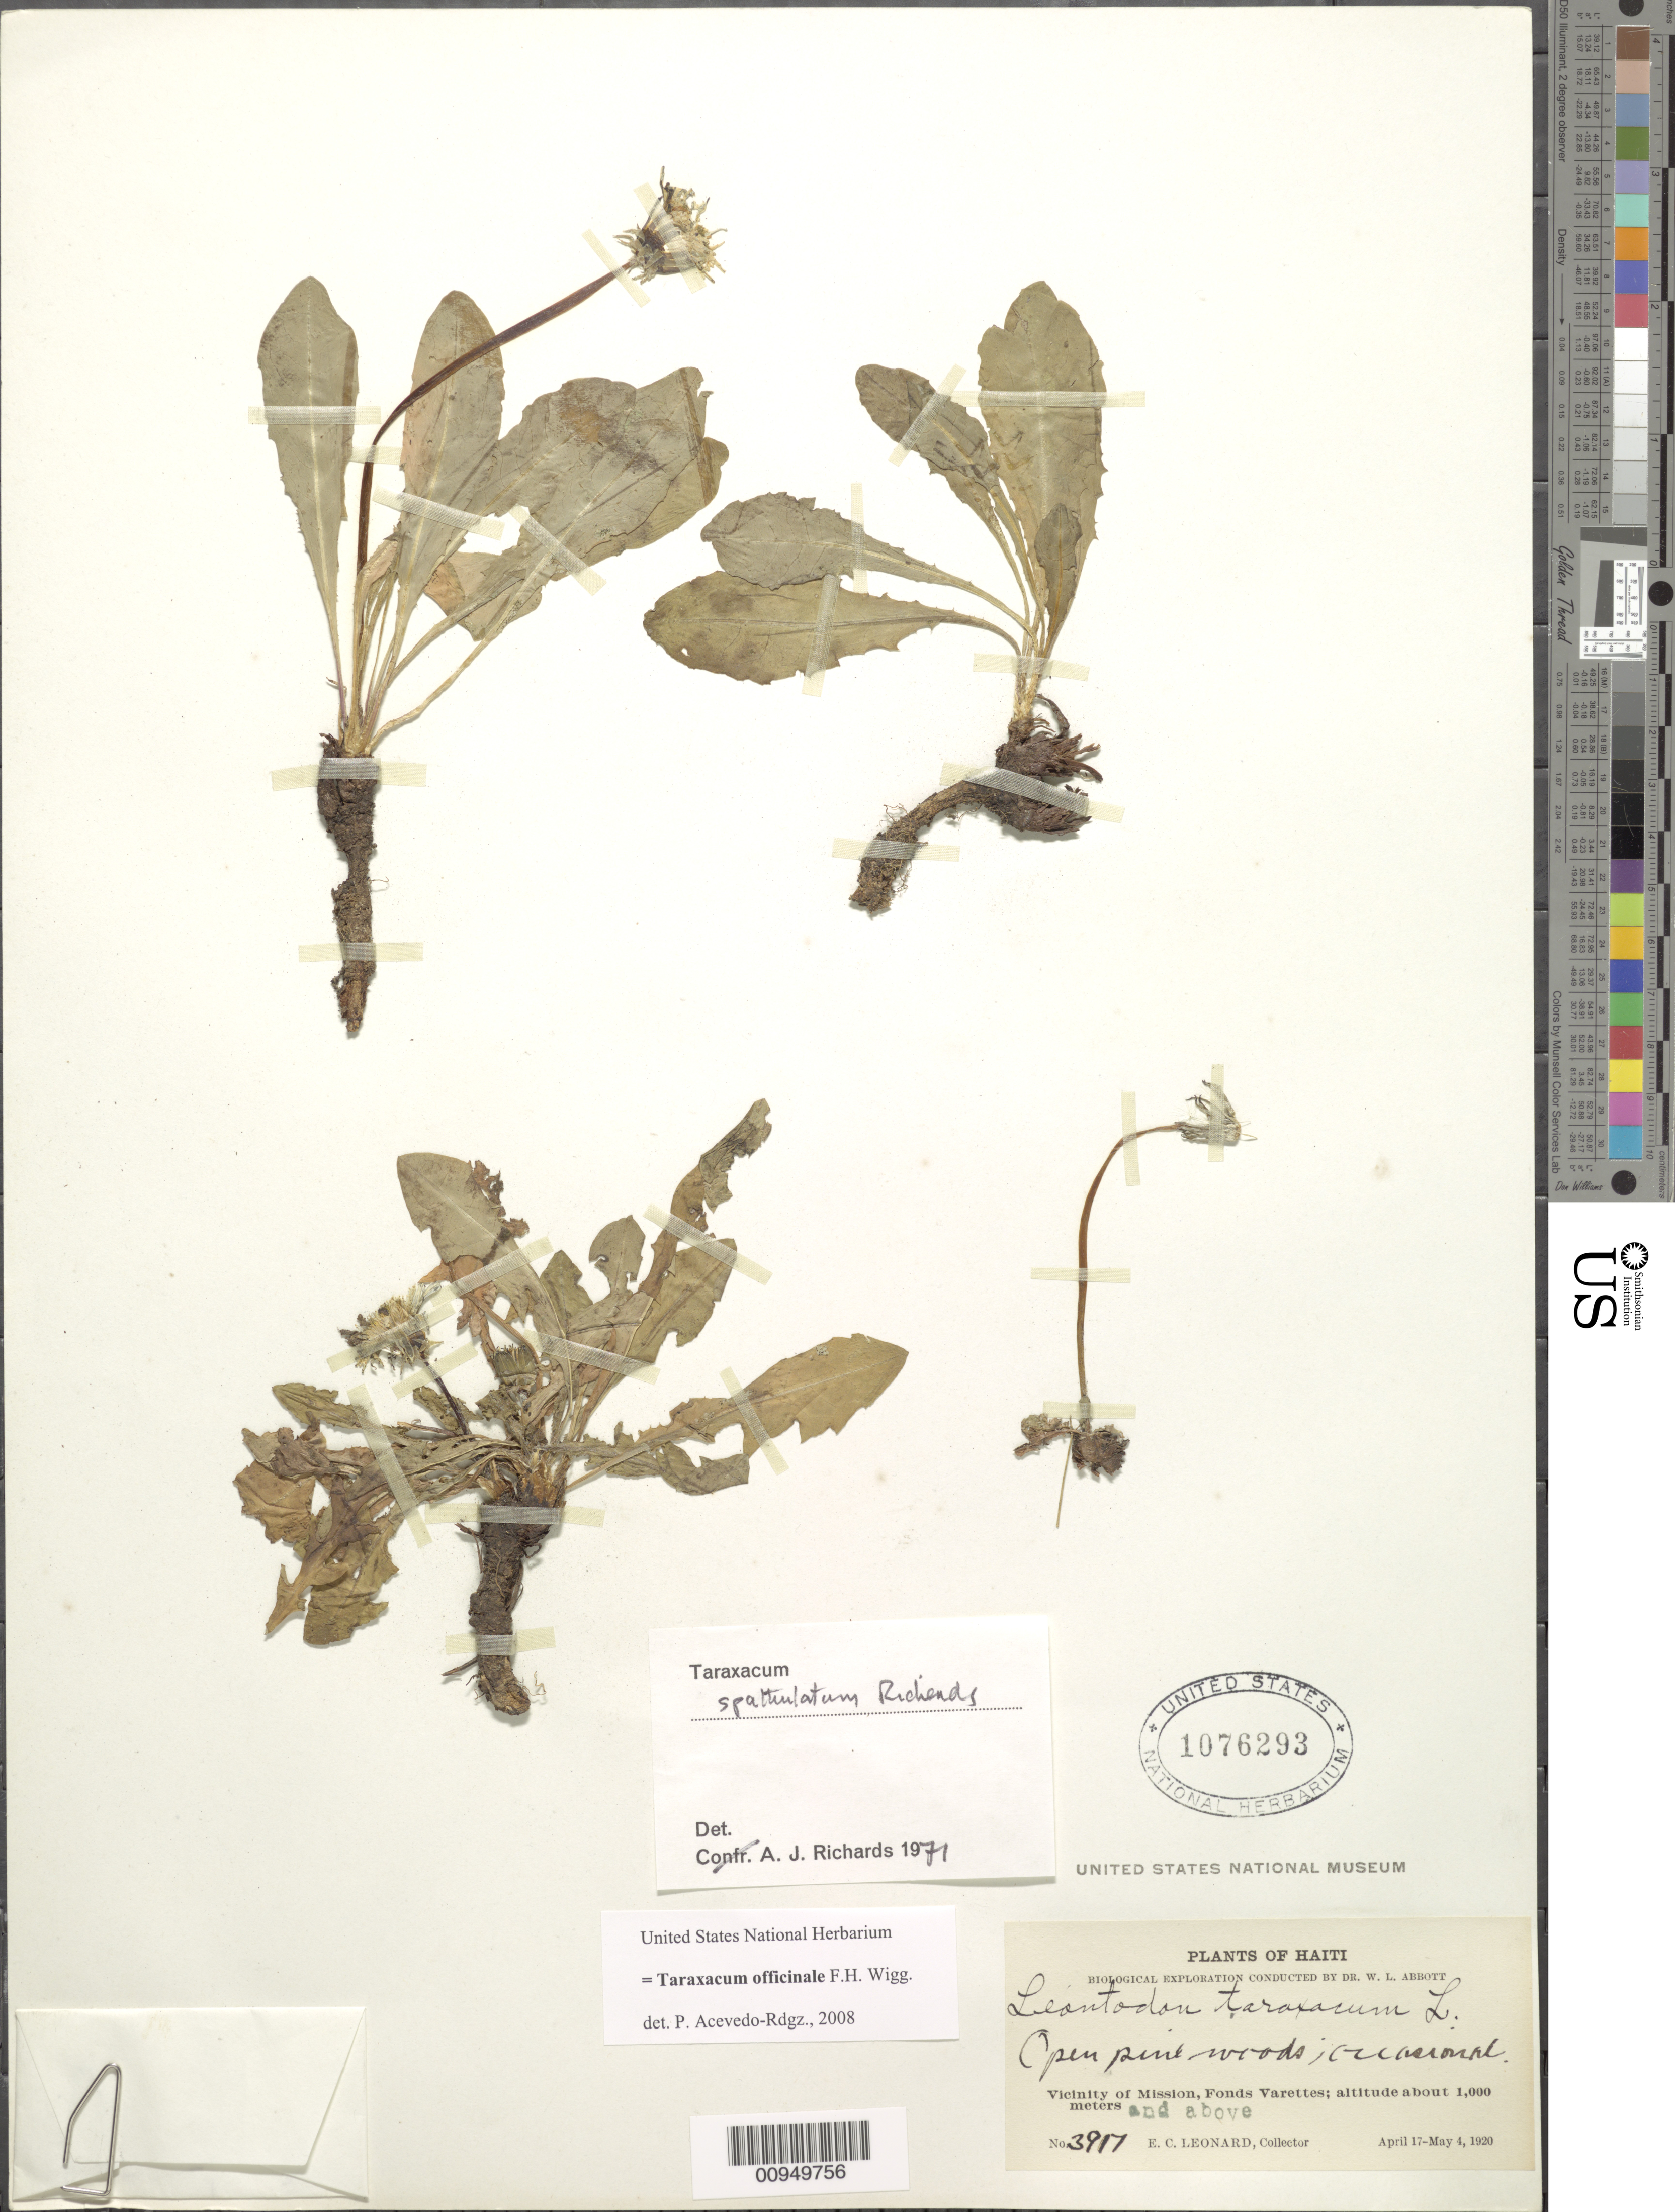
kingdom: Plantae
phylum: Tracheophyta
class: Magnoliopsida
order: Asterales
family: Asteraceae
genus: Taraxacum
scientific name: Taraxacum officinale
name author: G.H. Weber ex F.H. Wigg.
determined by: Acevedo-Rodríguez, P., (BOT), Smithsonian Institution - National Museum of Natural History (UNITED STATES)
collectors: E. C. Leonard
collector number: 3917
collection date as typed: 17 Apr 1920 to 04 May 1920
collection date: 1920-04-17/1920-05-04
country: Haiti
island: Hispaniola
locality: Vicinity of Mission, Fonds Varettes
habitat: Open pine woods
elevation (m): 1000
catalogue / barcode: US 1076293